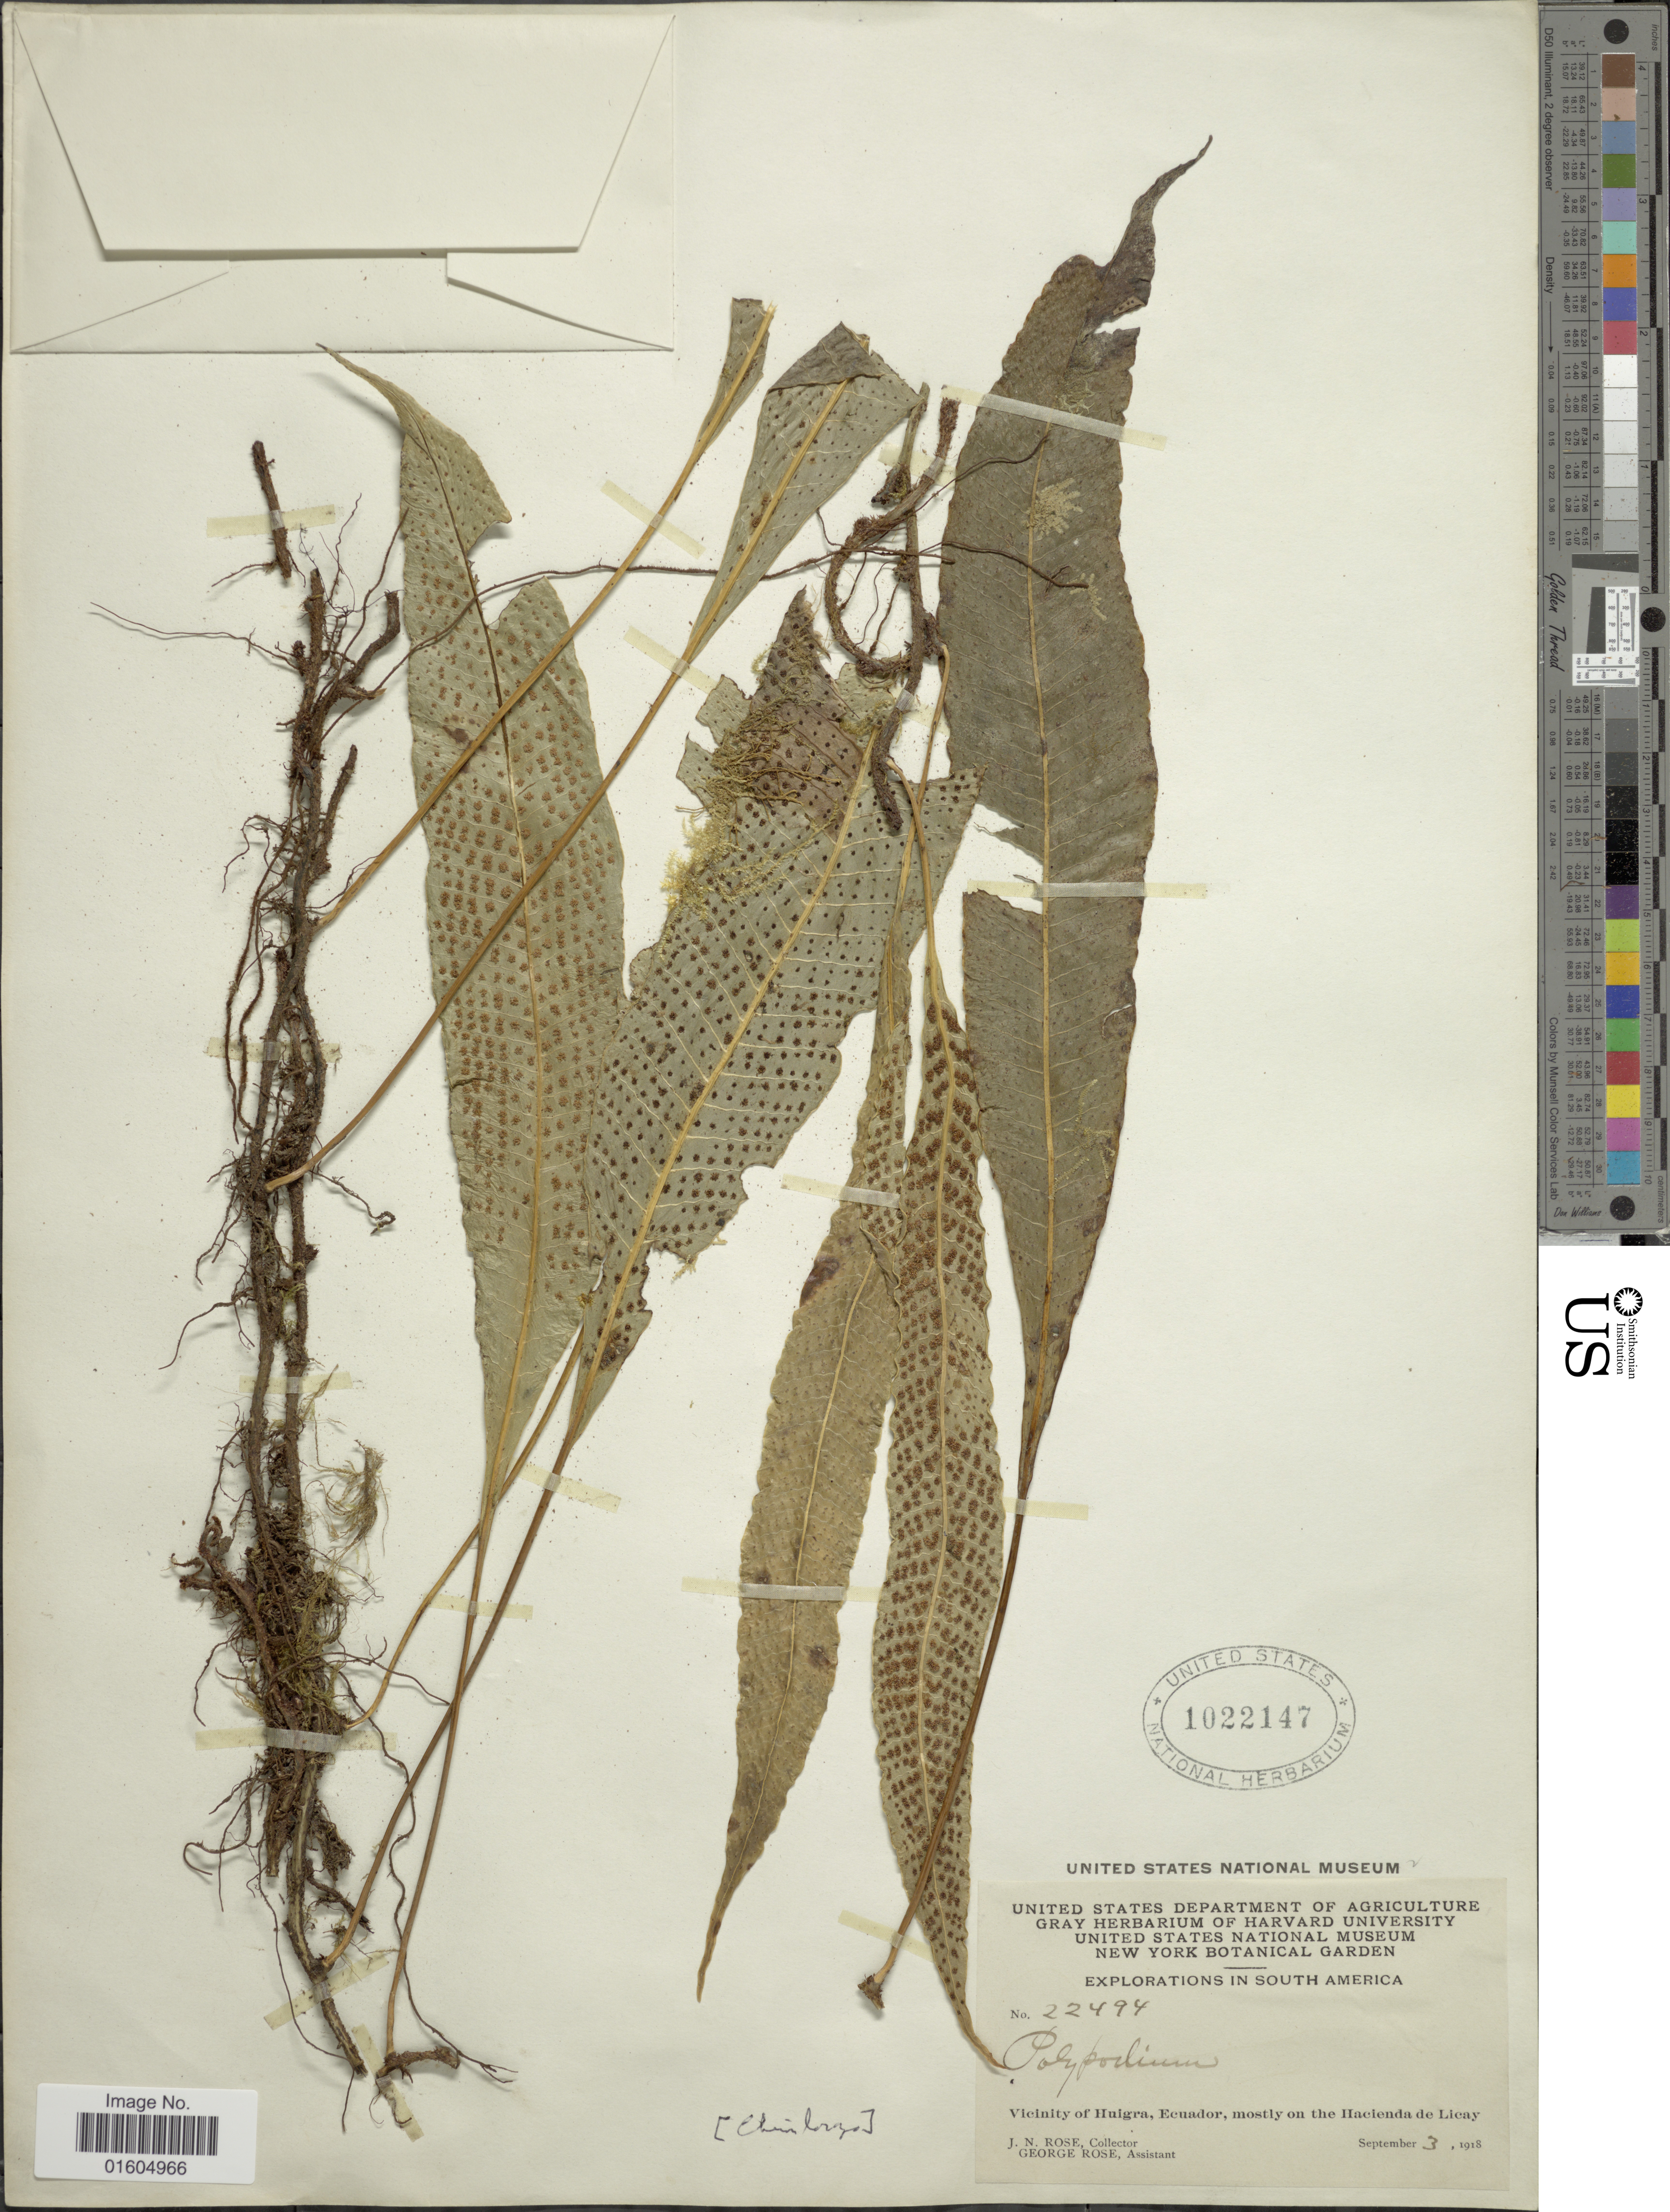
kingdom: Plantae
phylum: Tracheophyta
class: Polypodiopsida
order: Polypodiales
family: Polypodiaceae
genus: Campyloneurum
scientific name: Campyloneurum sphenodes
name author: (Kunze ex Klotzsch) Fée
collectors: J. N. Rose & G. Rose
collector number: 22494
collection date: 1918-09-03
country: Ecuador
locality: South America. Vicinity of Huigra, Ecuador, mostly on the Hacienda de Licay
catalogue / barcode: US 1022147